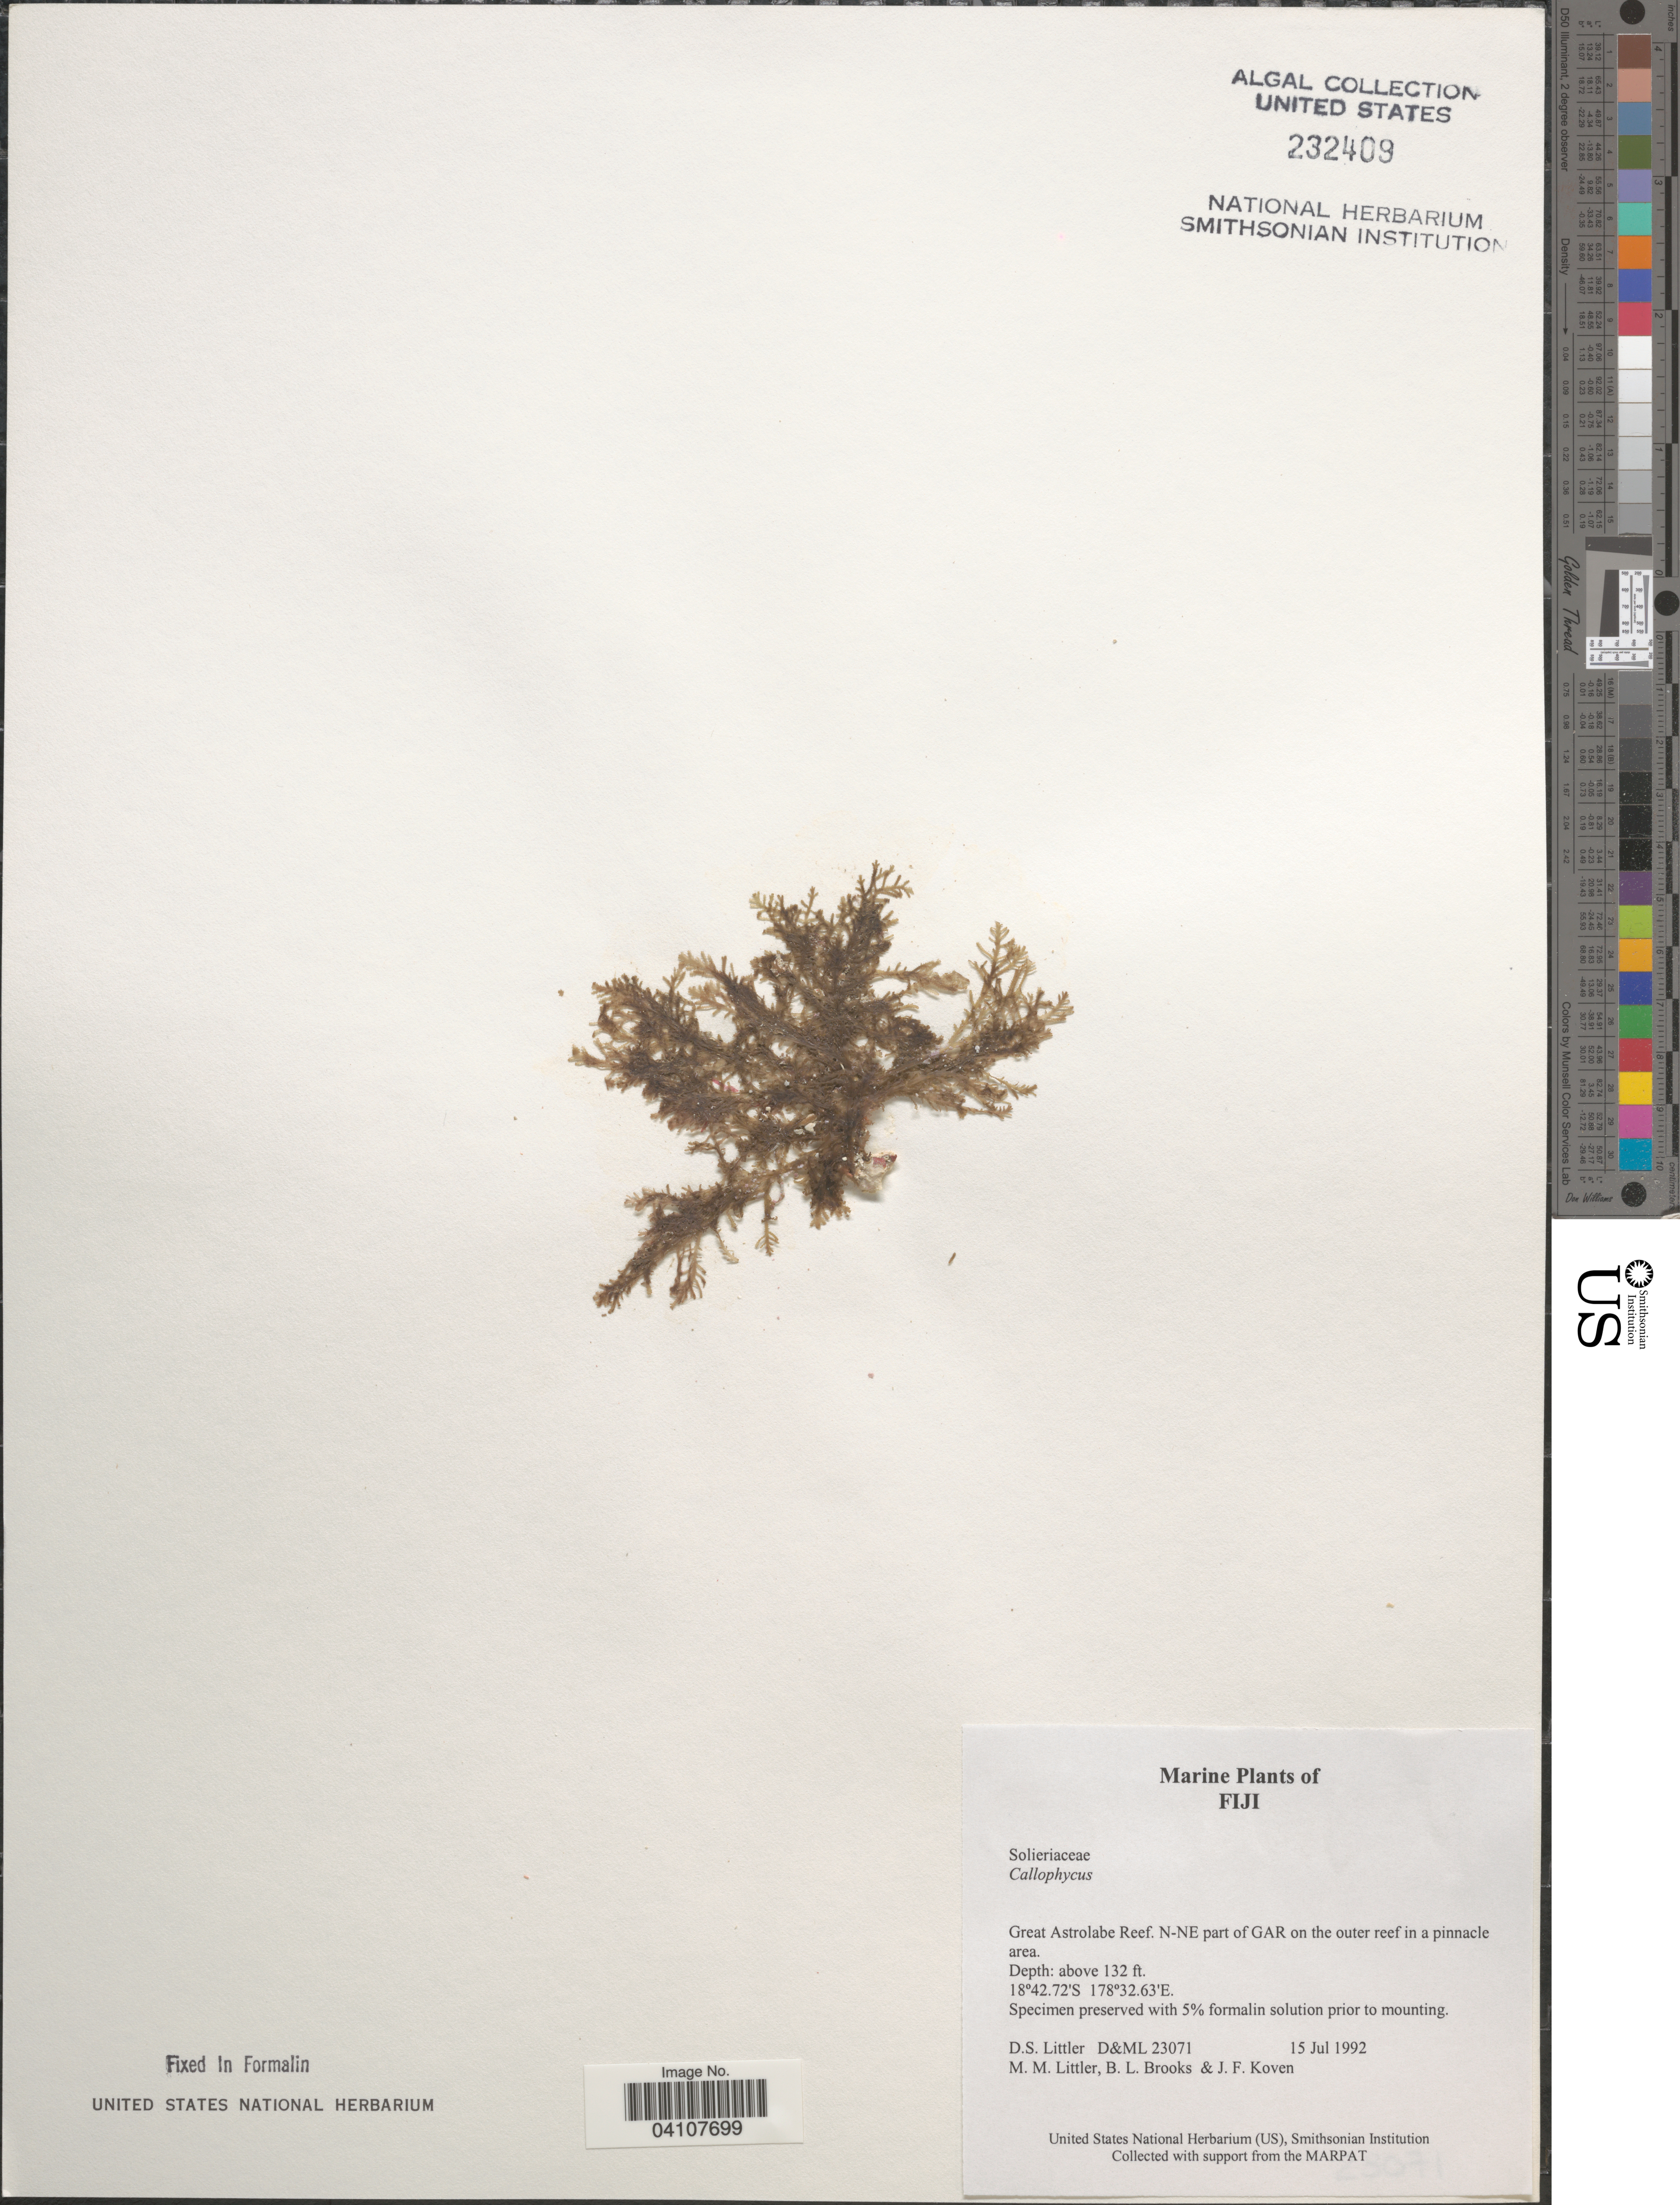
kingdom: Plantae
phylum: Rhodophyta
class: Florideophyceae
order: Gigartinales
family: Solieriaceae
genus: Callophycus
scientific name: Callophycus sp.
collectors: D. S. Littler, B. Brooks & J. Koven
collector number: D&ML23071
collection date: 1992-07-15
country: Fiji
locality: Great Astrolabe Reef. N-NE part of GAR on the outer reef in a pinnacle area.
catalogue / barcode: US 232409